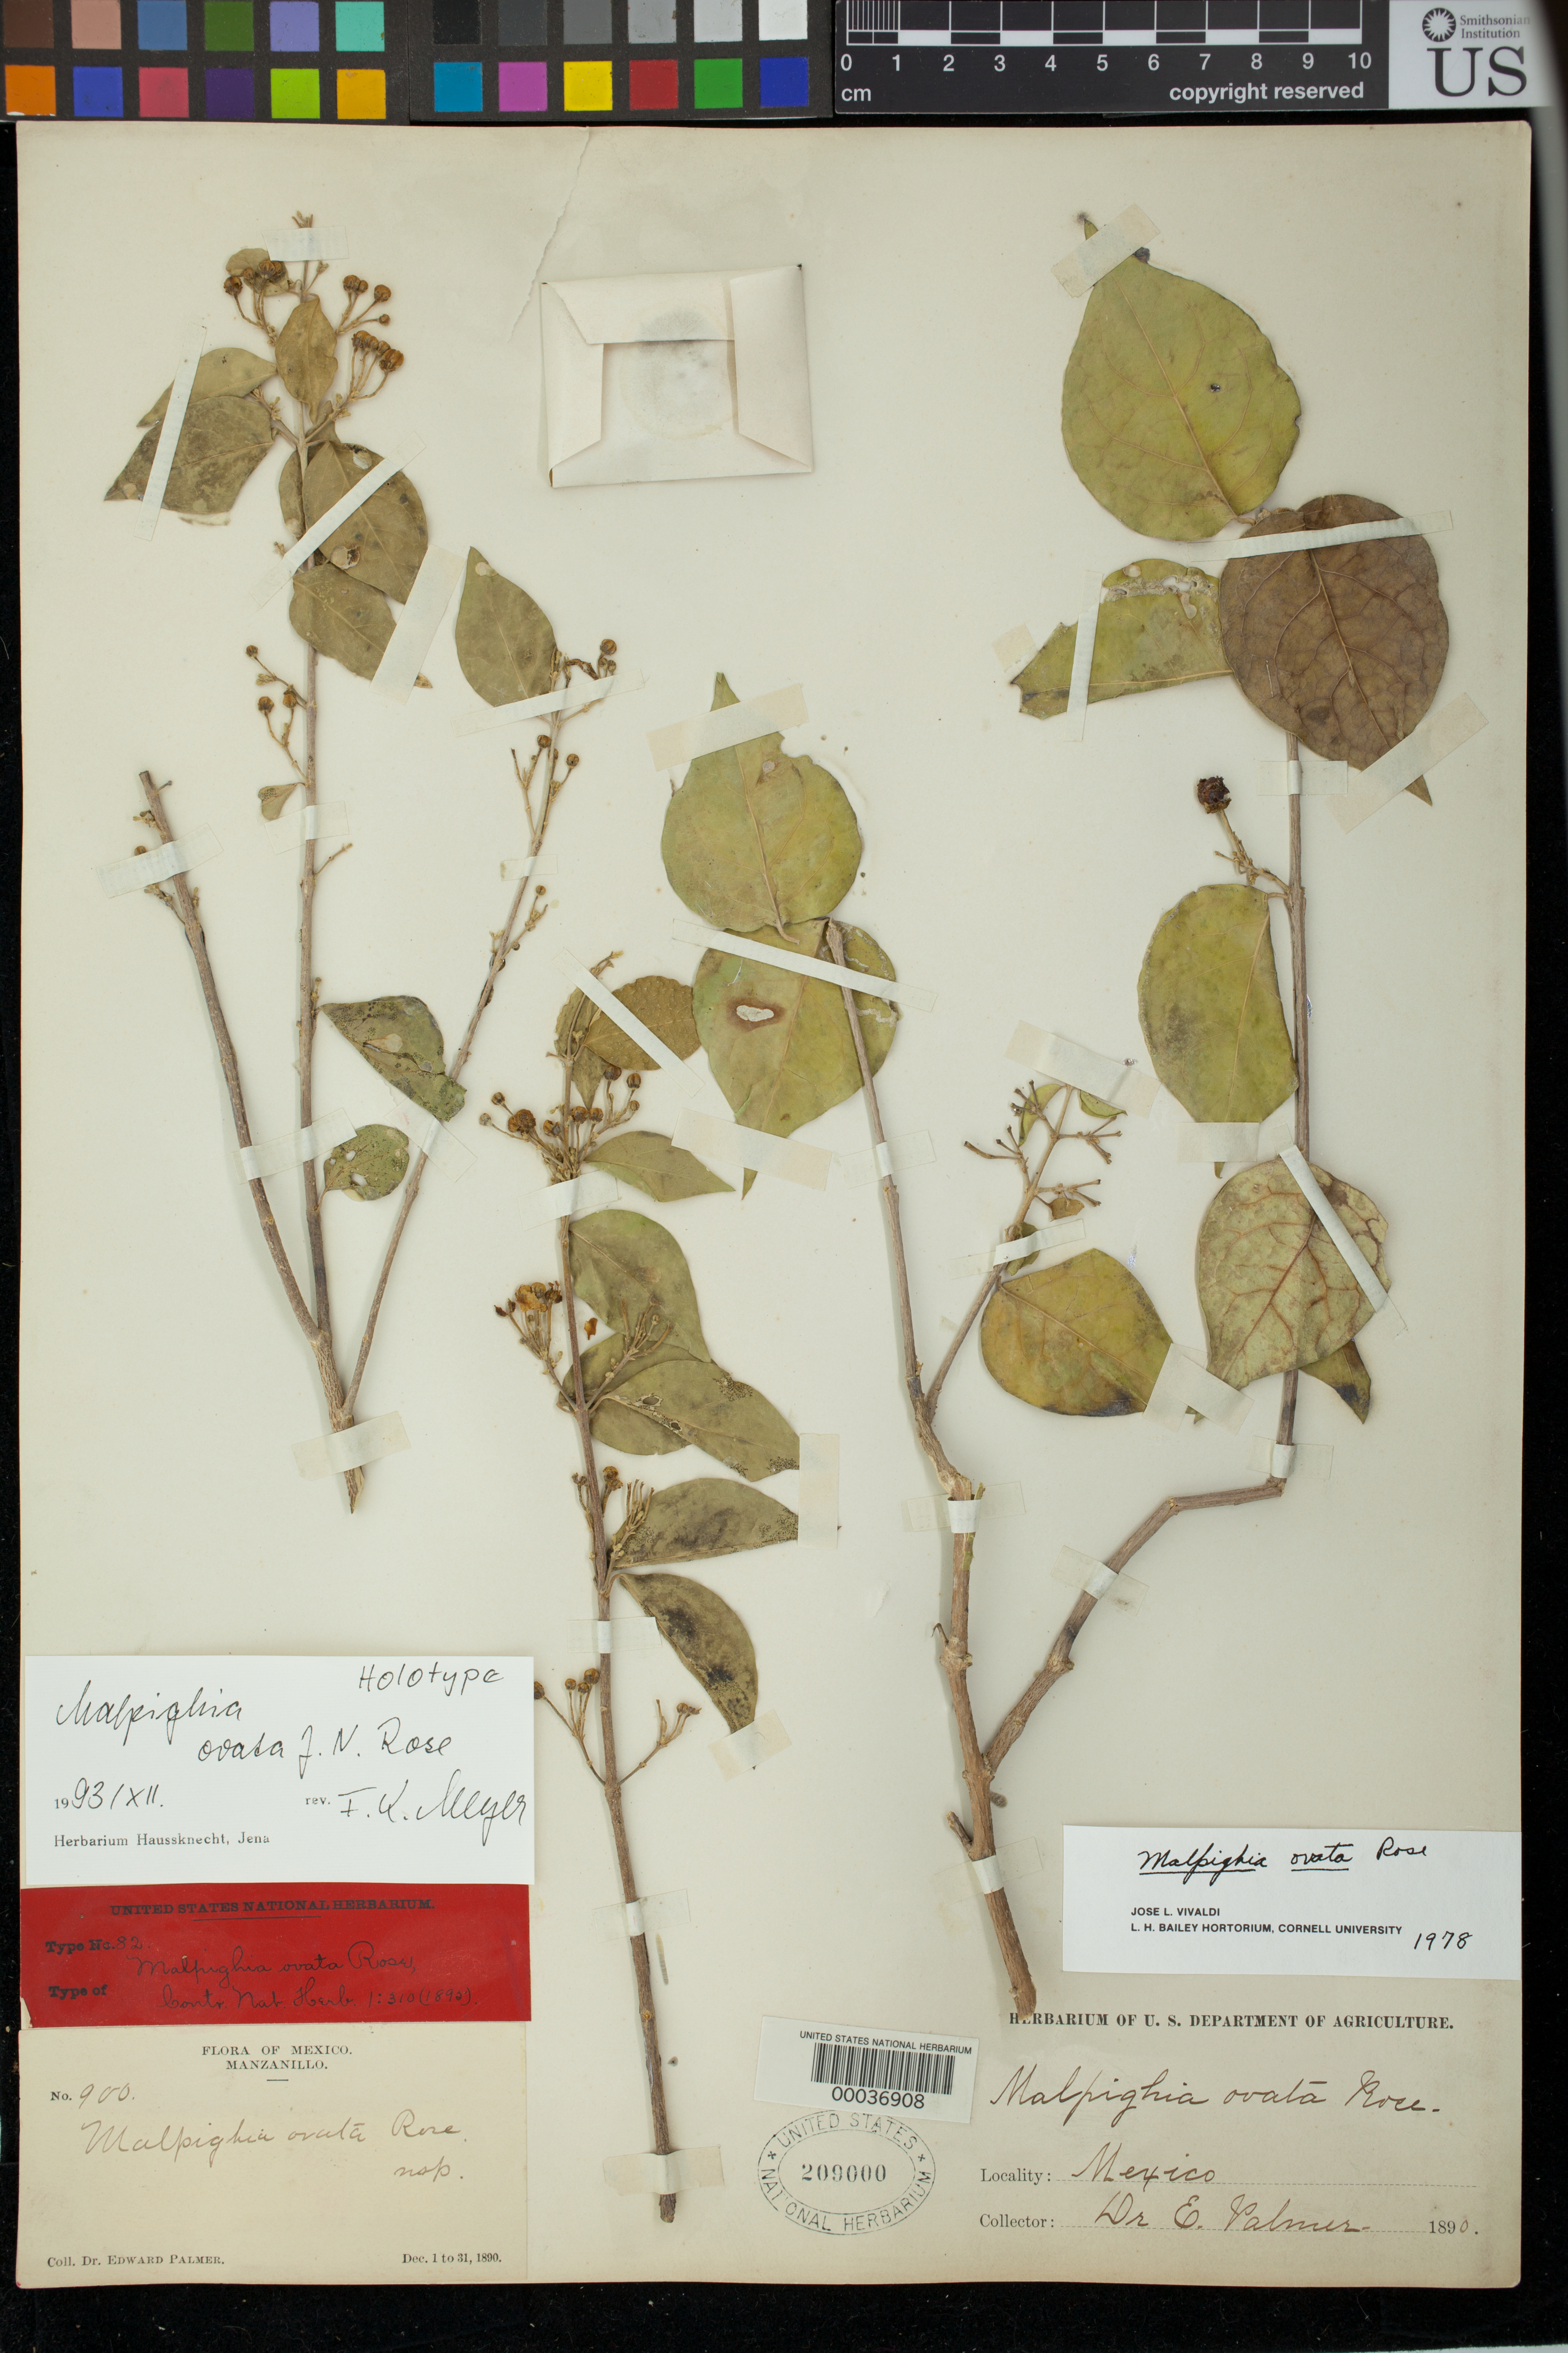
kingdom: Plantae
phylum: Tracheophyta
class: Magnoliopsida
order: Malpighiales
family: Malpighiaceae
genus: Malpighia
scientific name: Malpighia ovata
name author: Rose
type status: Type Collection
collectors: E. Palmer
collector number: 900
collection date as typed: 01 Dec 1890 to 31 Dec 1890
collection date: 1890-12-01/1890-12-31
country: Mexico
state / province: Colima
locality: Manzanillo.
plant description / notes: Specimen annotated as "holotype" by F.K. Meyer (1993); one of two original US sheets (USNH 208999, 209000) seen and annotated by Rose, neither identifiable as "holotype" from protologue citation or original annotations.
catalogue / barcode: US 209000